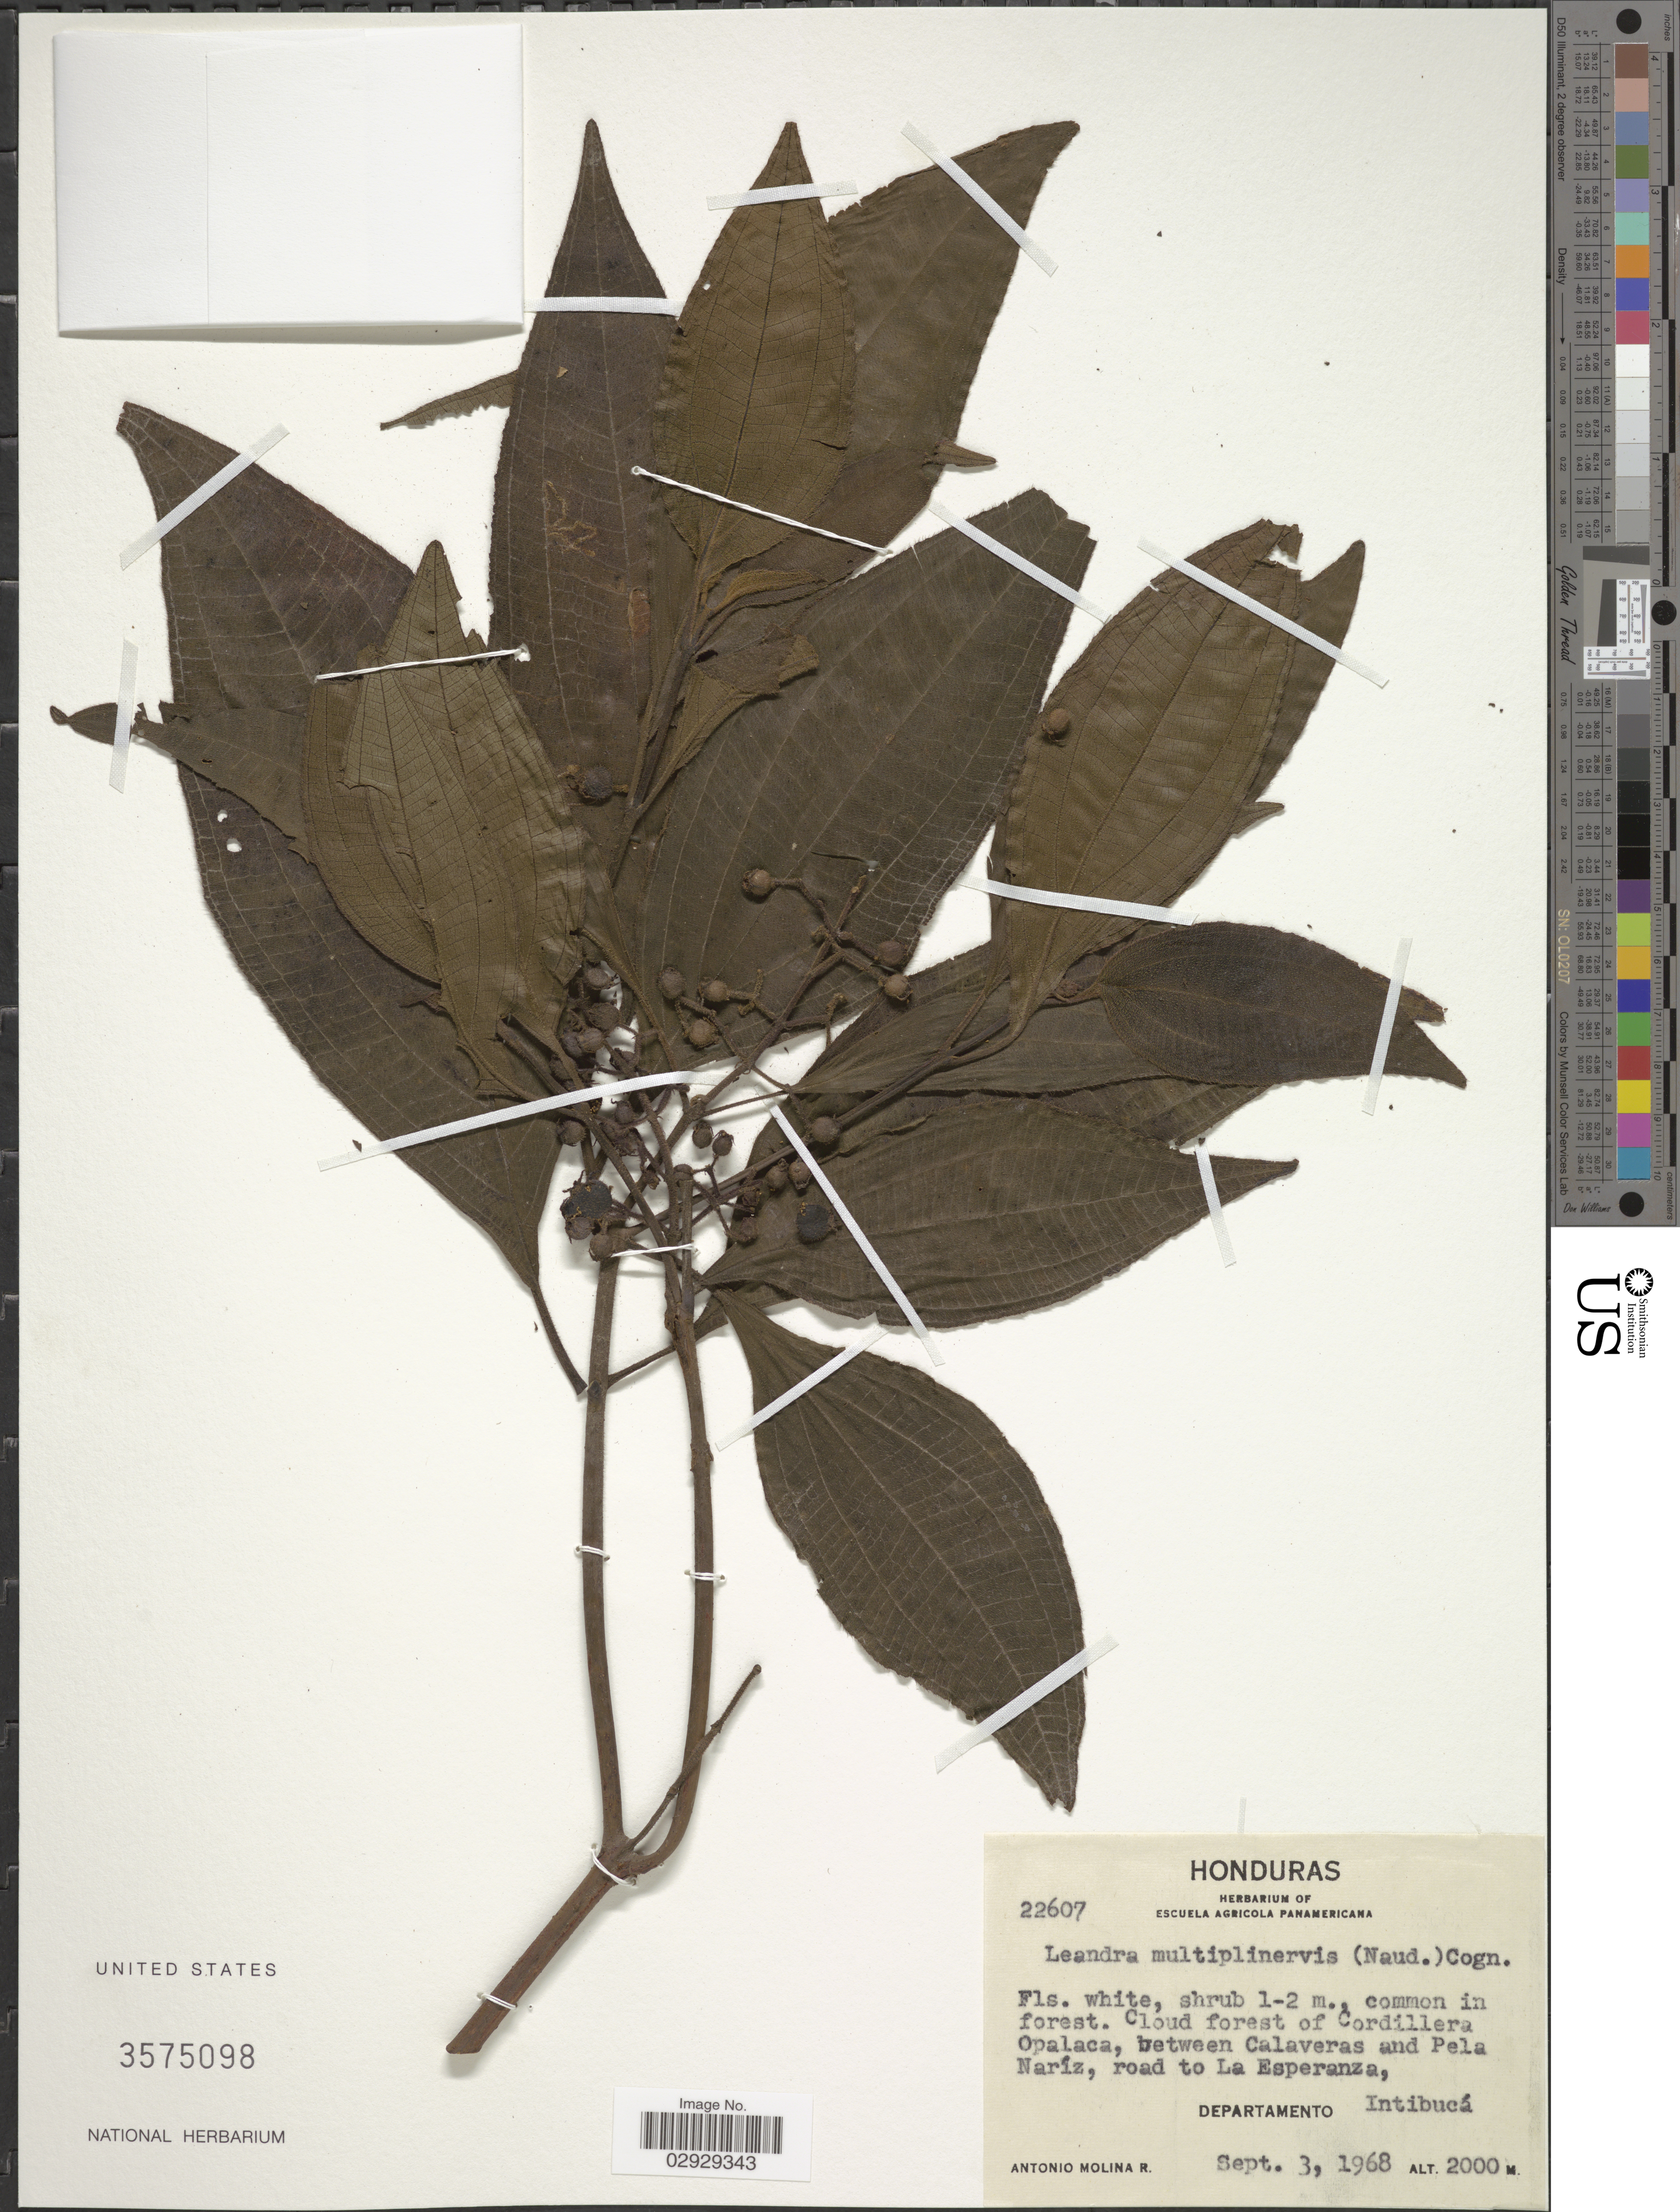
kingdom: Plantae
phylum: Tracheophyta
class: Magnoliopsida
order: Myrtales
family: Melastomataceae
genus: Leandra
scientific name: Leandra multiplinervis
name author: (Naudin) Cogn.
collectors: A. Molina R.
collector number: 22607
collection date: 1968-09-03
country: Honduras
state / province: Intibuca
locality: Cloud forest of Cordillera Opalaca, between Calaveras and Pela Naríz, road to La Esperanza, Departamento Intubucá.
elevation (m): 2000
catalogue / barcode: US 3575098